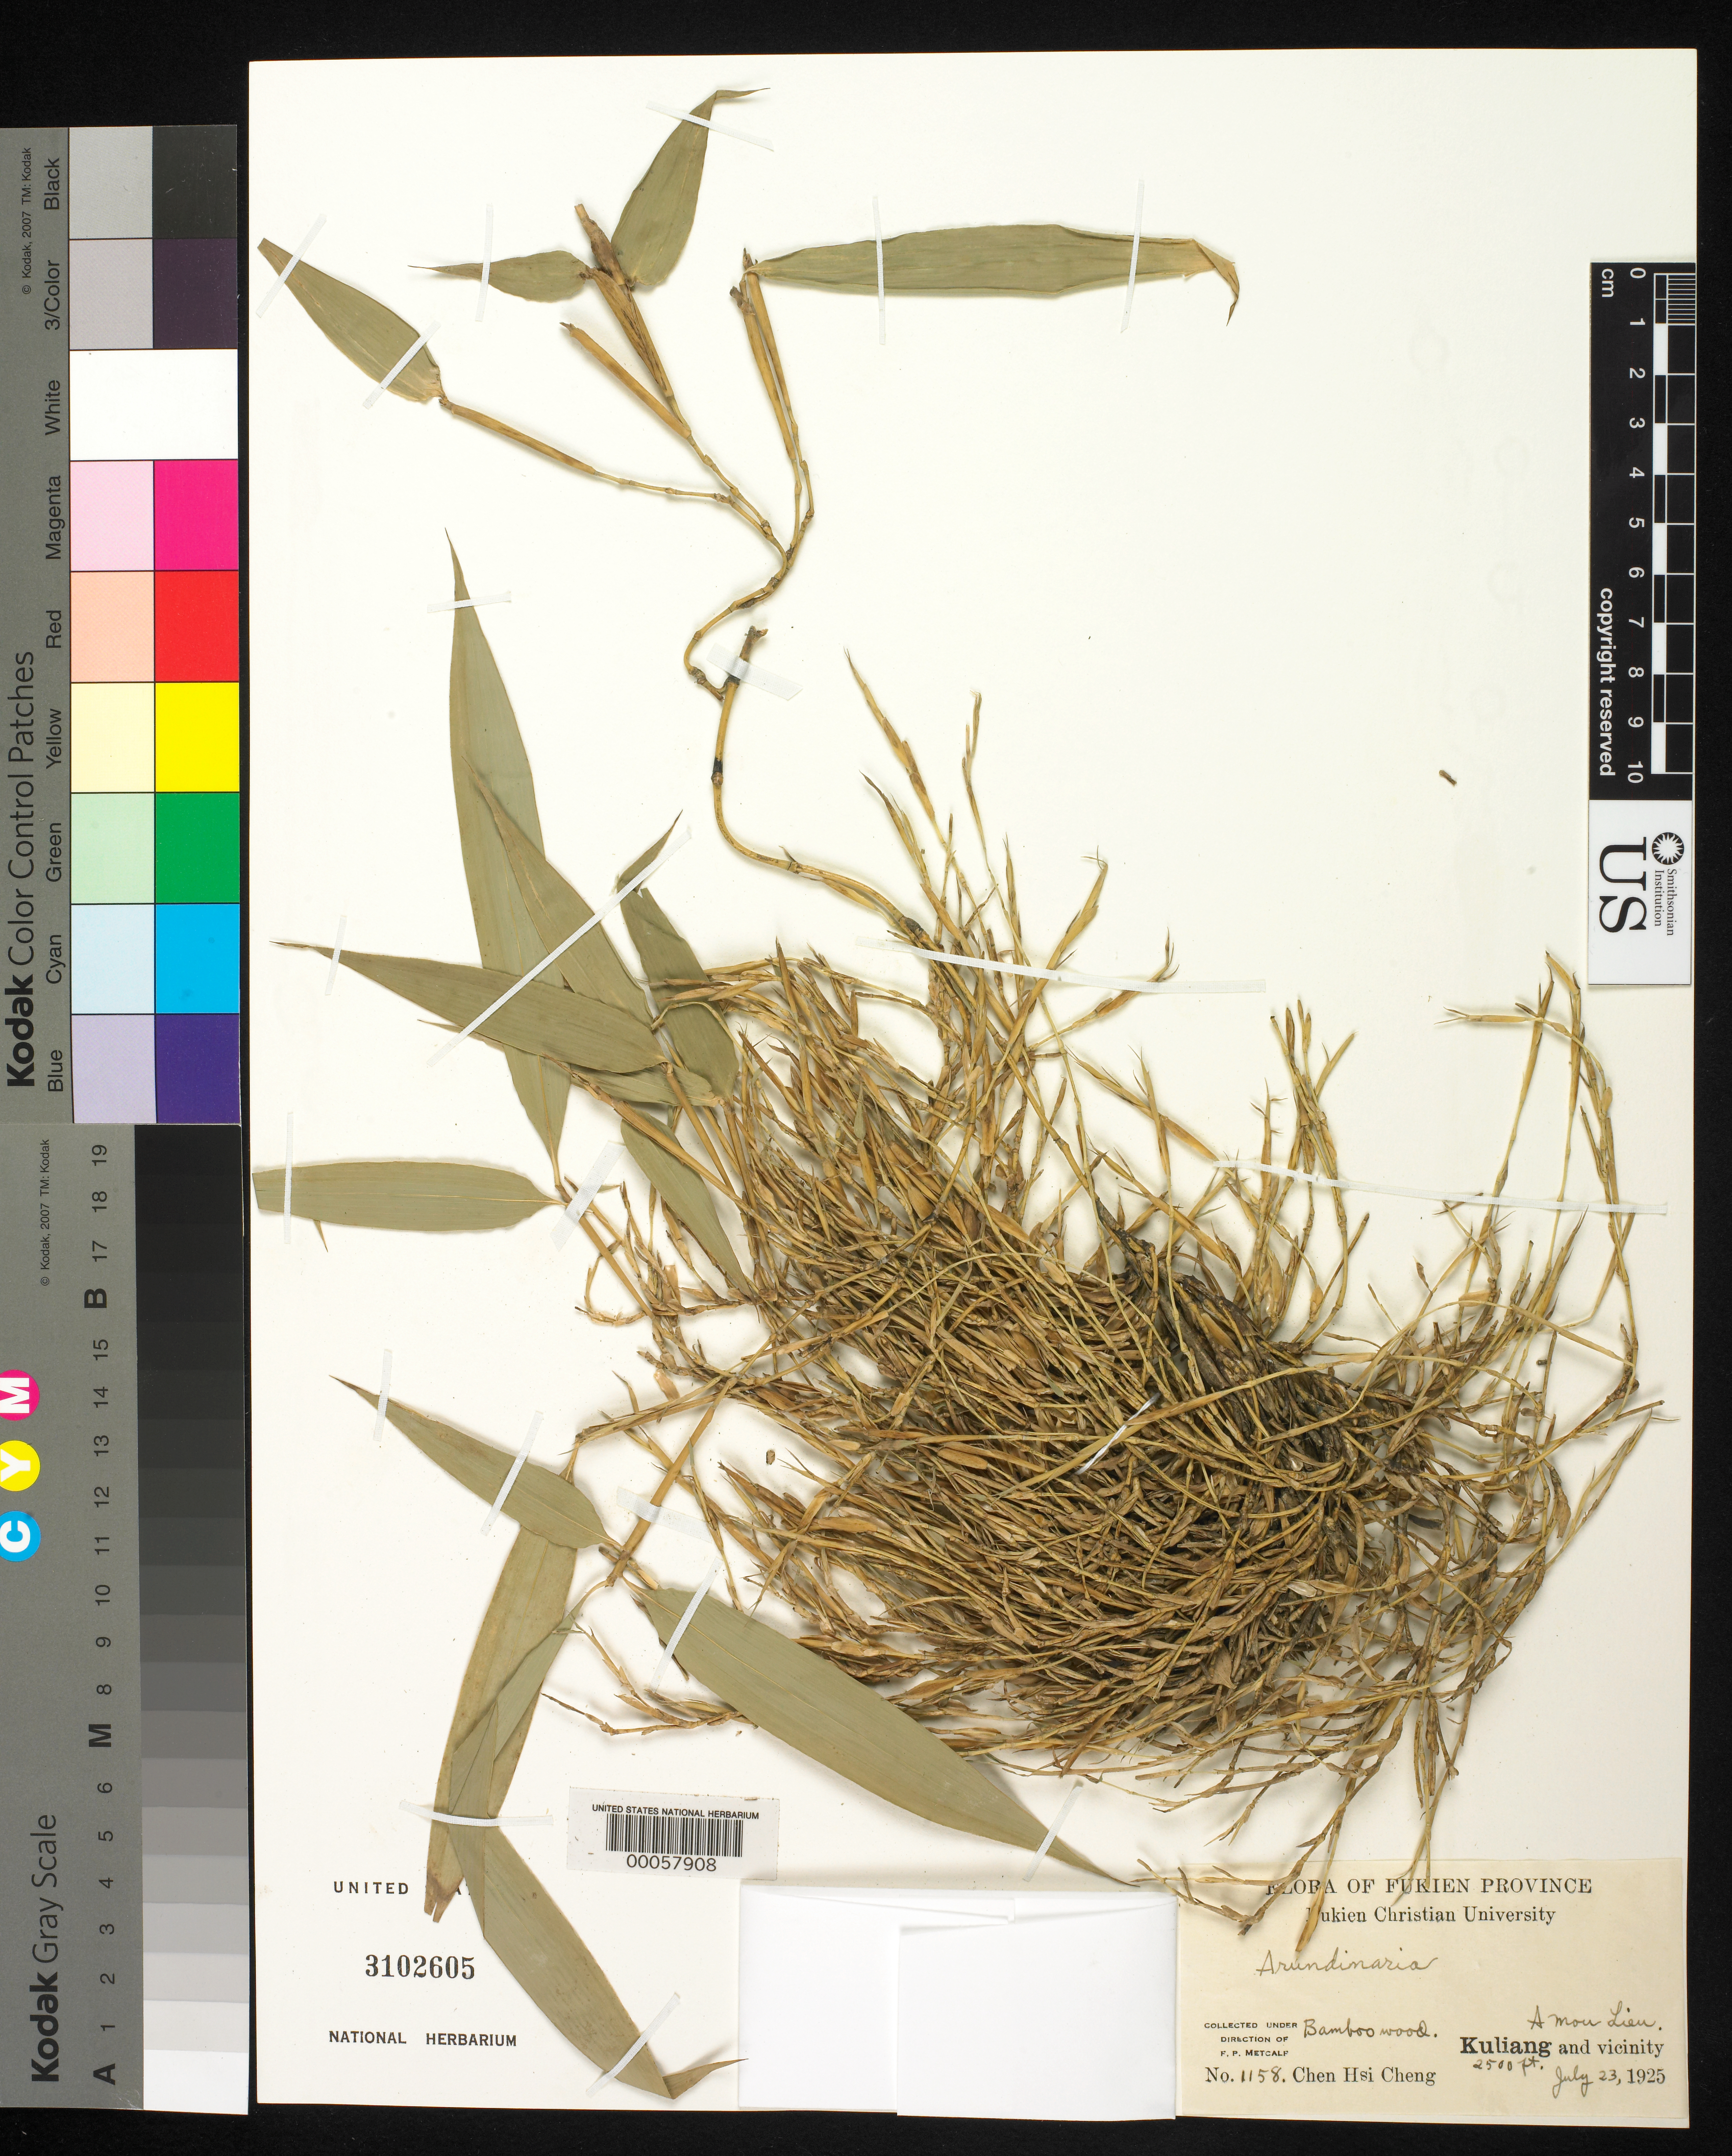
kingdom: Plantae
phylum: Tracheophyta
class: Liliopsida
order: Poales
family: Poaceae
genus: Arundinaria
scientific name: Arundinaria sp.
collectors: H. C. Chen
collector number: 1158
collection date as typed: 23 Jul 1925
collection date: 1925-07-23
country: China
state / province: Fujian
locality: Kuliang, amou lieu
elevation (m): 762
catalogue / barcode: US 3102605